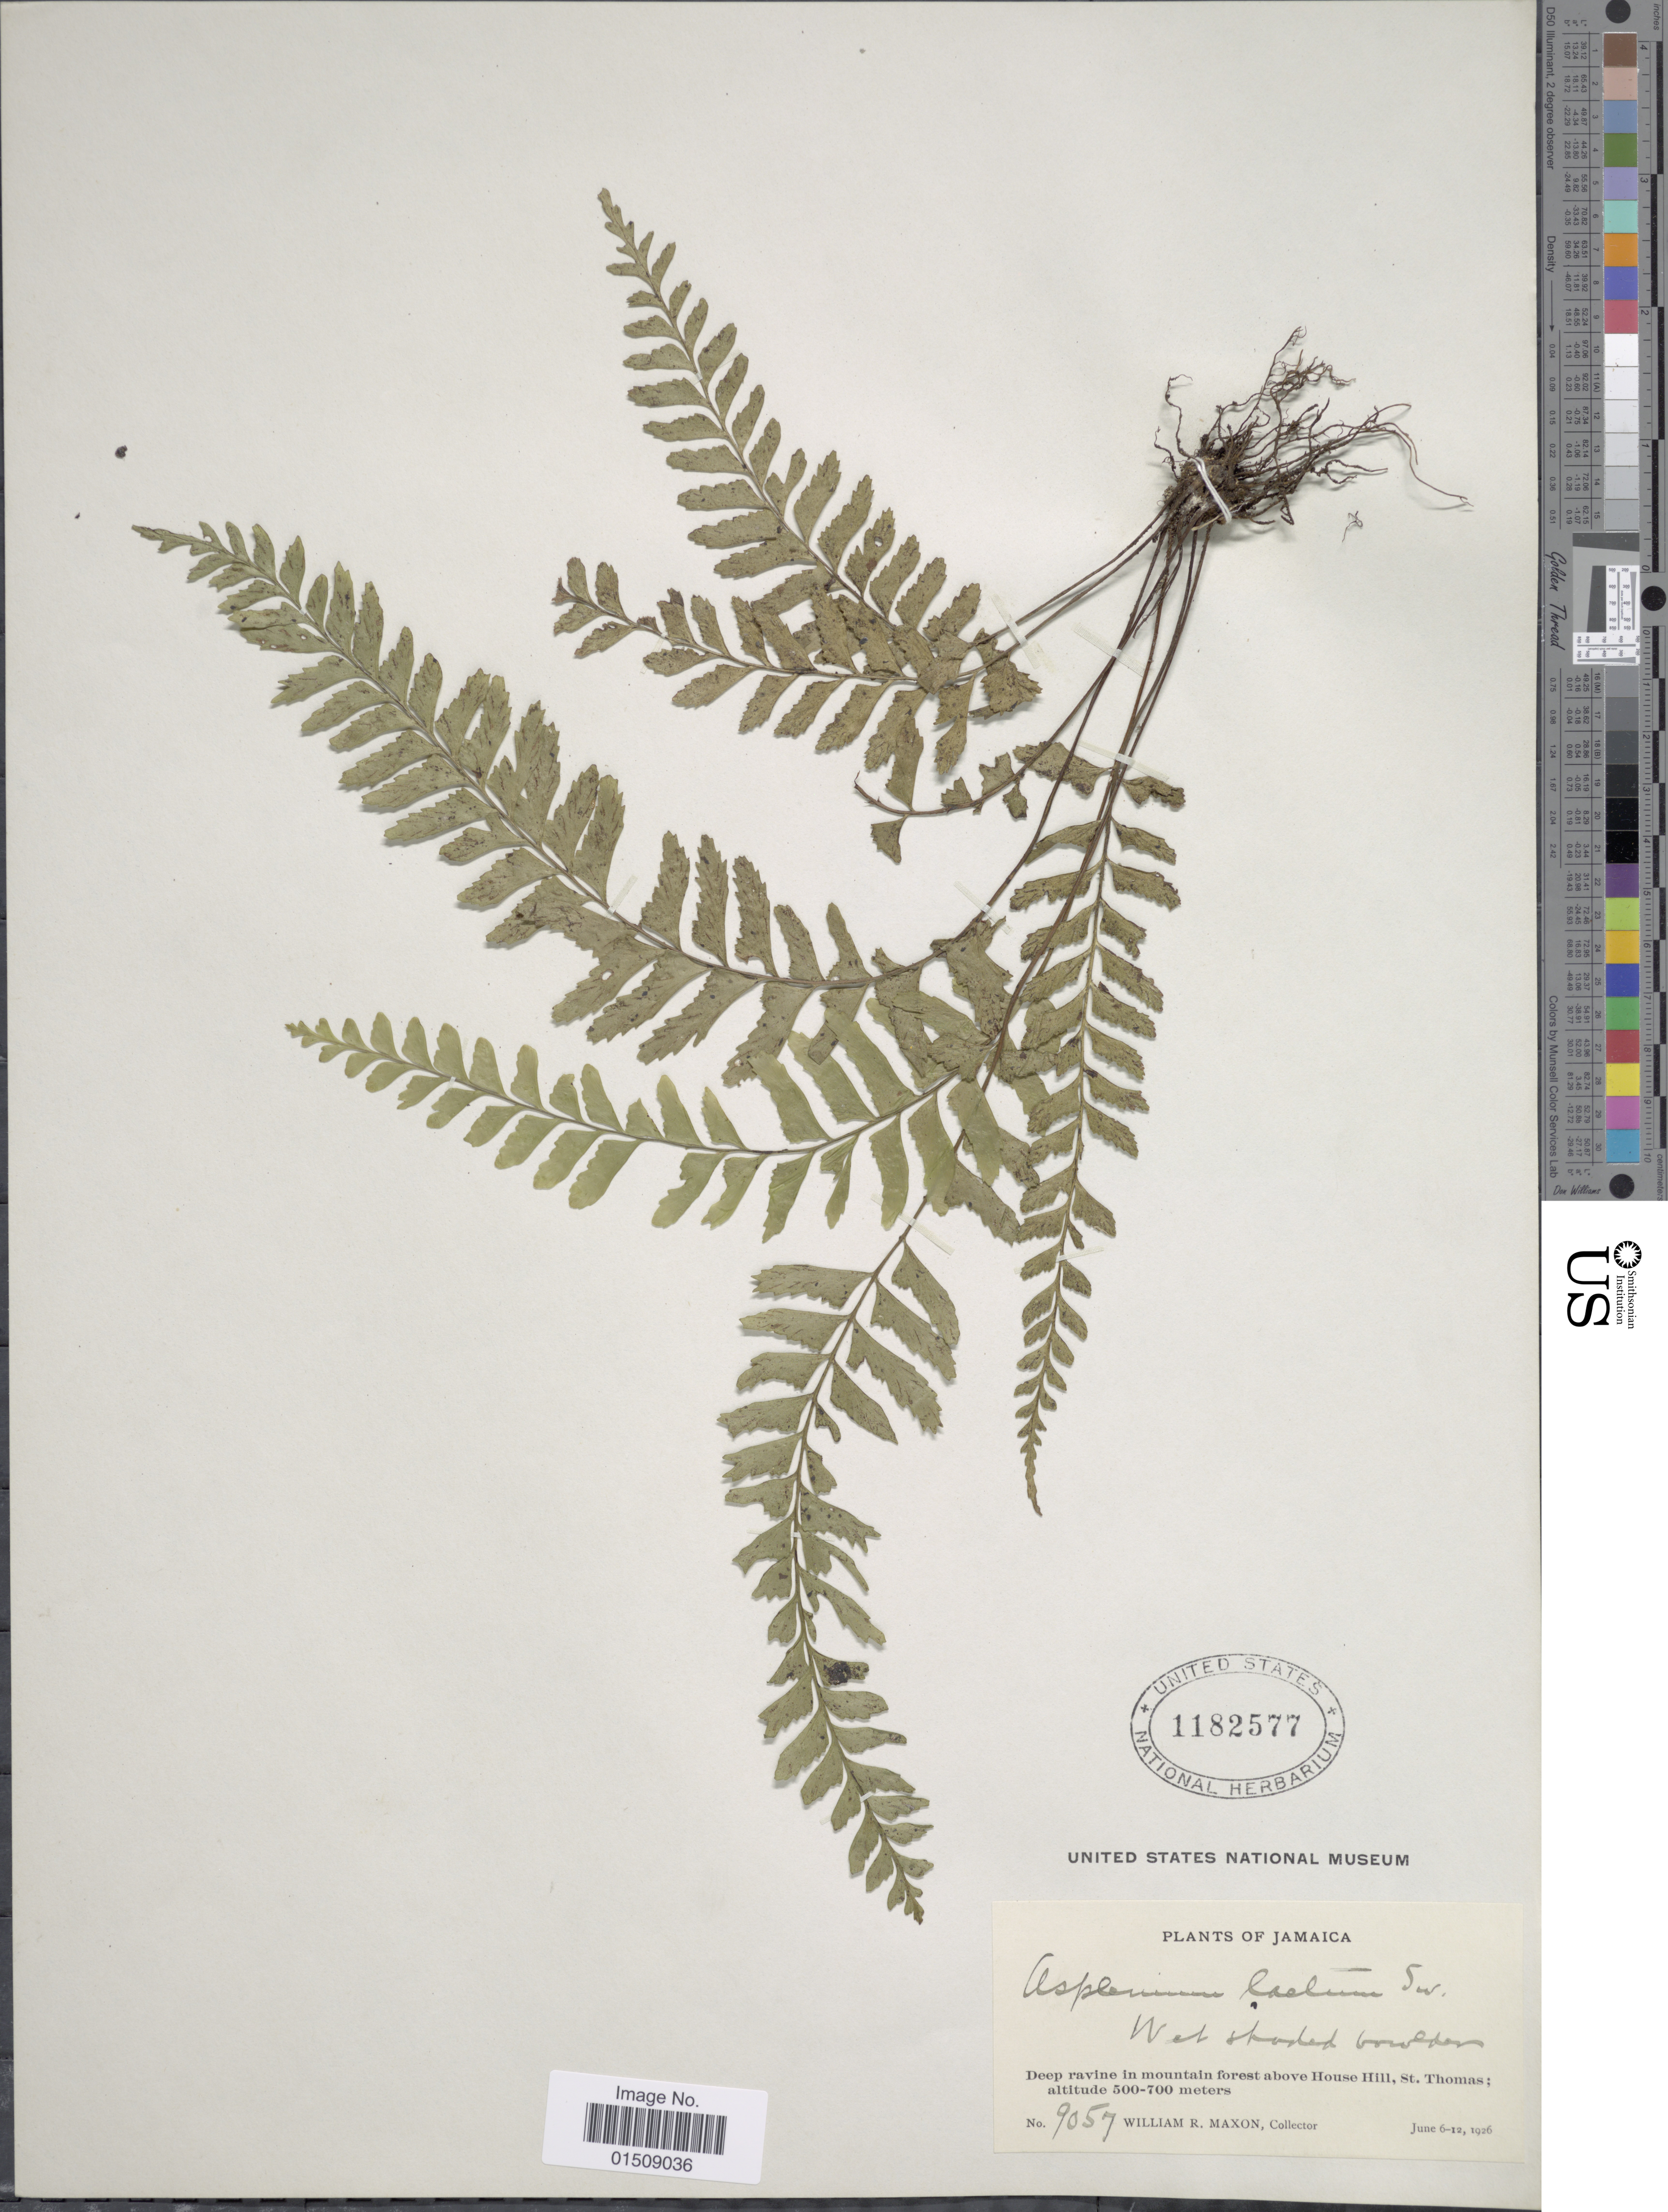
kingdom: Plantae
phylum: Tracheophyta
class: Polypodiopsida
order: Polypodiales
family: Aspleniaceae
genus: Asplenium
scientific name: Asplenium laetum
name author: Sw.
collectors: W. R. Maxon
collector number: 9057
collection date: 1926-06-06/1926-06-12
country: Jamaica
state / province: Saint Thomas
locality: Deep ravine in mountain forest above House Hill, St. Thomas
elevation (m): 500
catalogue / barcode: US 1182577